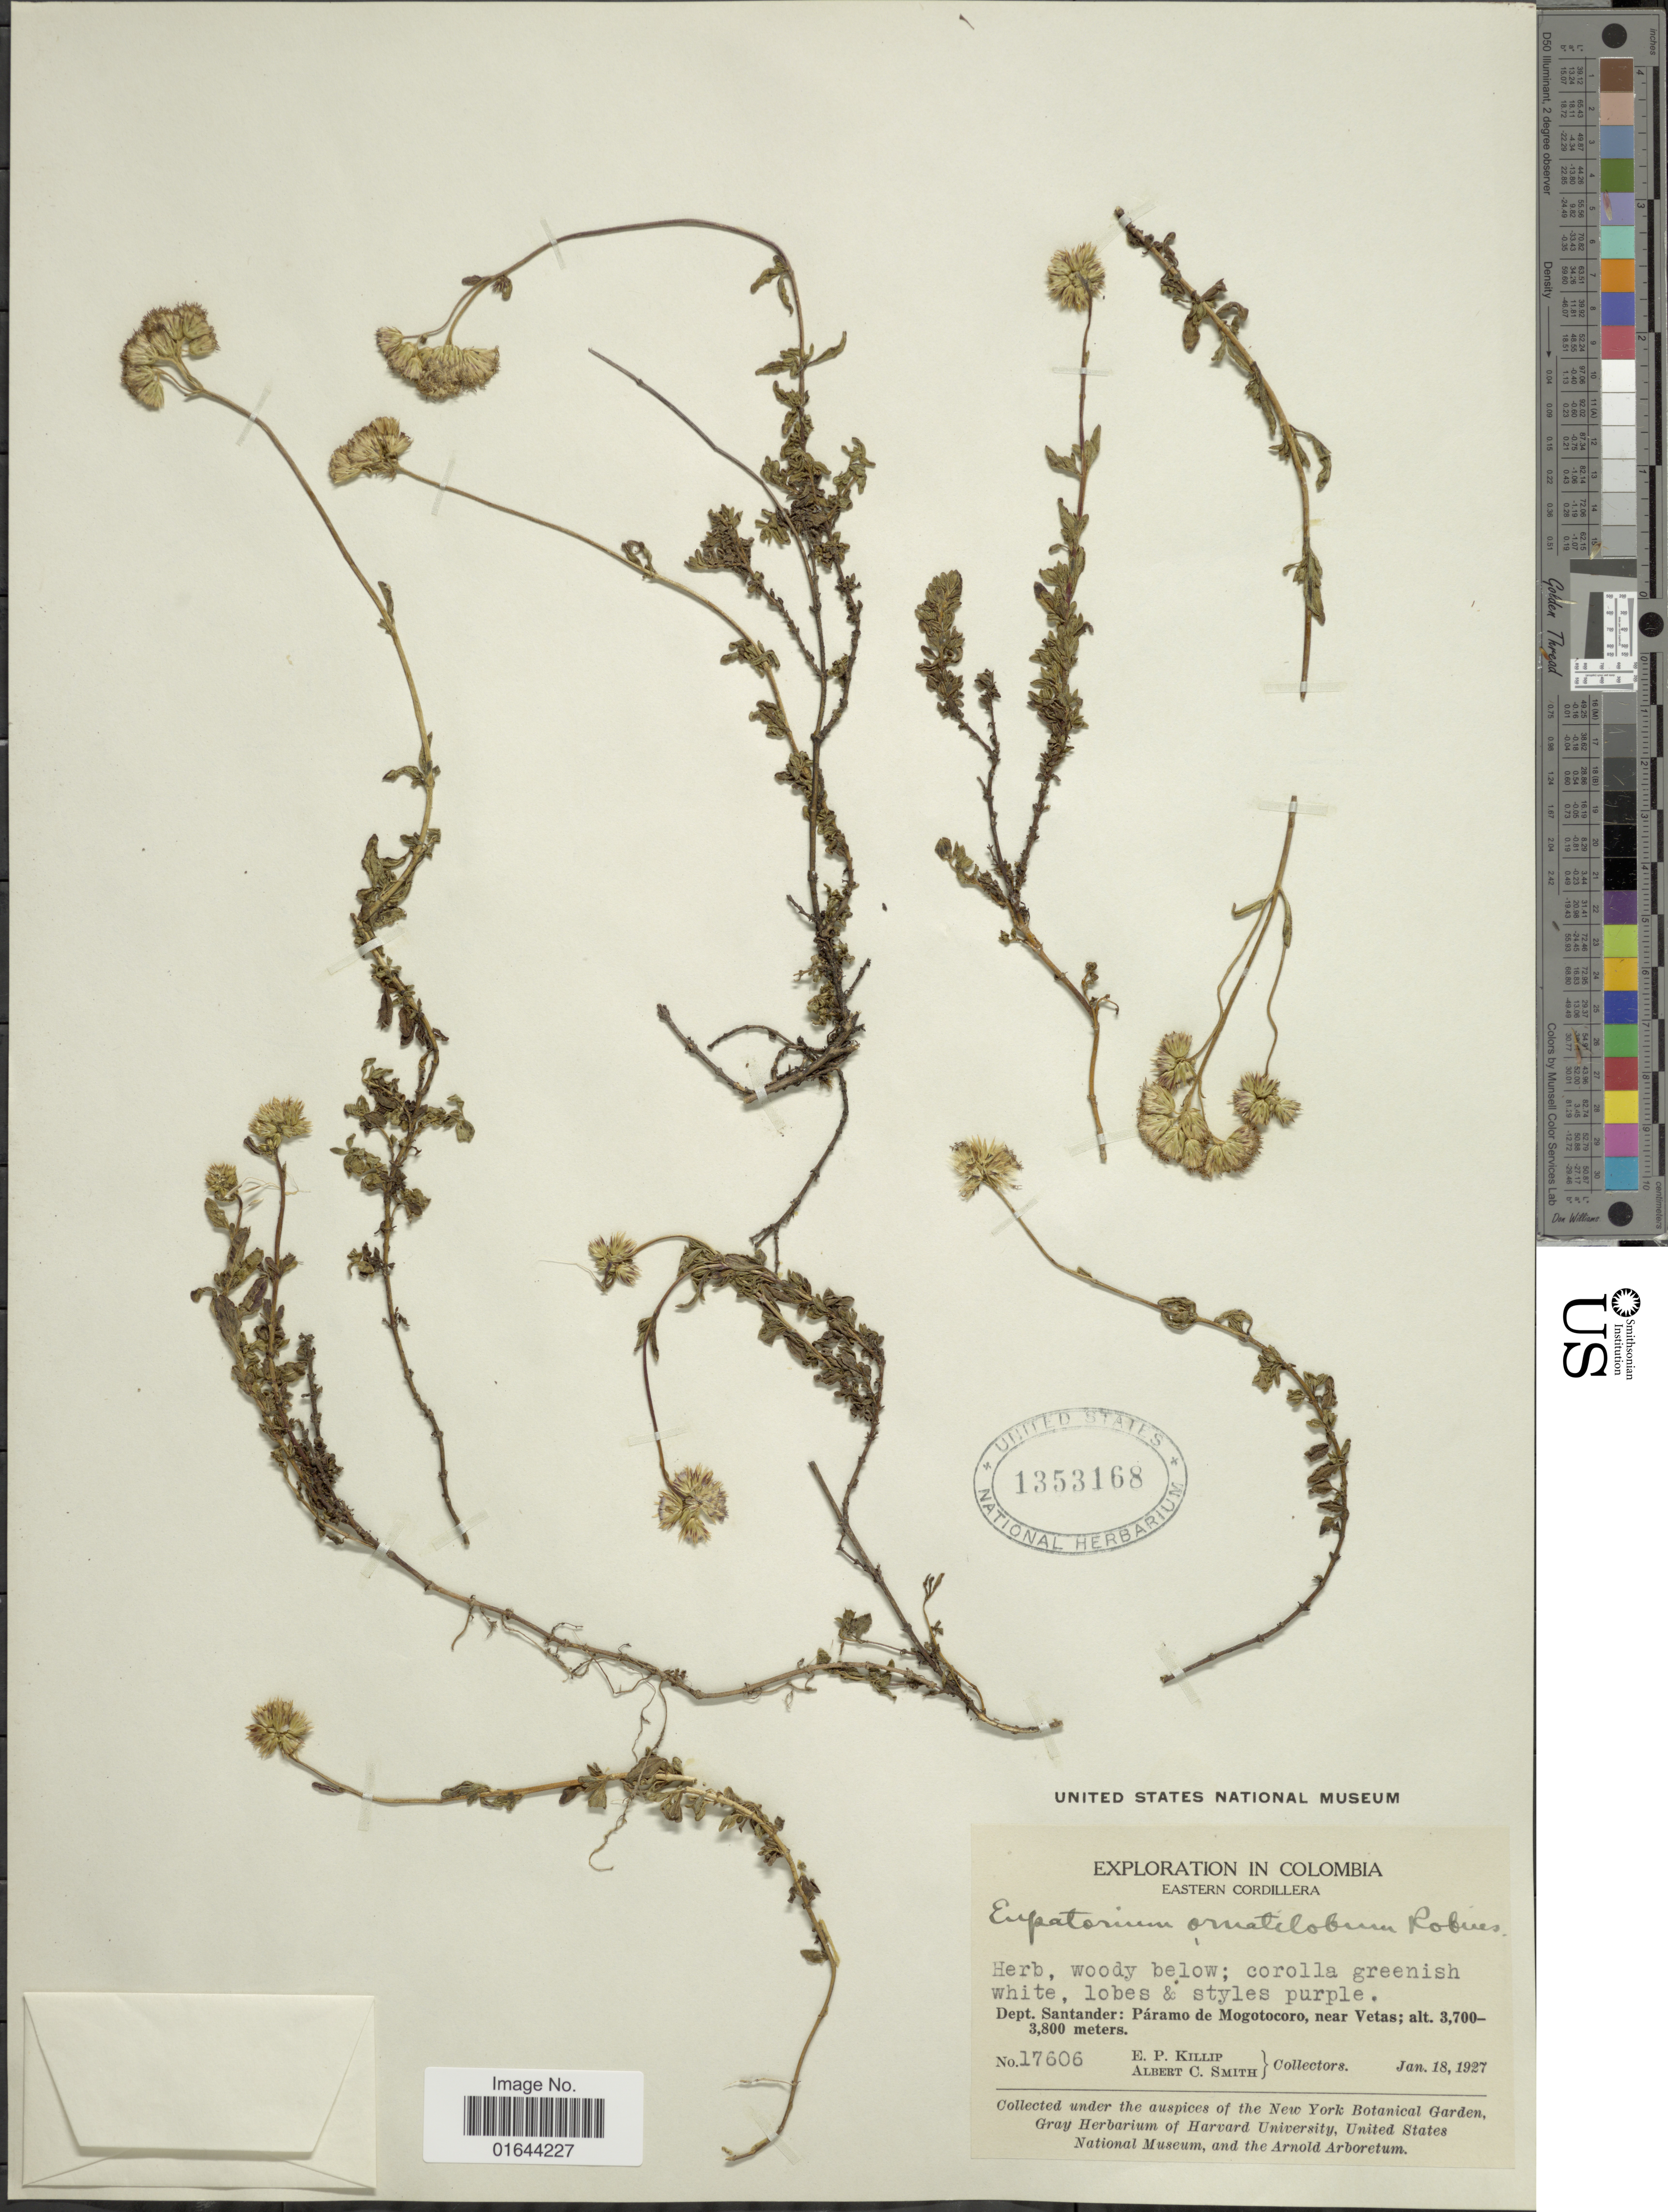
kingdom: Plantae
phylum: Tracheophyta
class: Magnoliopsida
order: Asterales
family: Asteraceae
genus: Lourteigia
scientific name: Lourteigia ornatiloba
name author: (B.L. Rob.) R.M. King & H. Rob.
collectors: E. P. Killip & A. C. Smith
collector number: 17606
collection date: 1927-01-18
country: Colombia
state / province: Santander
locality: Eastern Cordillera,Dept. Santander: Paramo de Mogotocoro, near Vetas.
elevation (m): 3700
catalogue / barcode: US 1353168